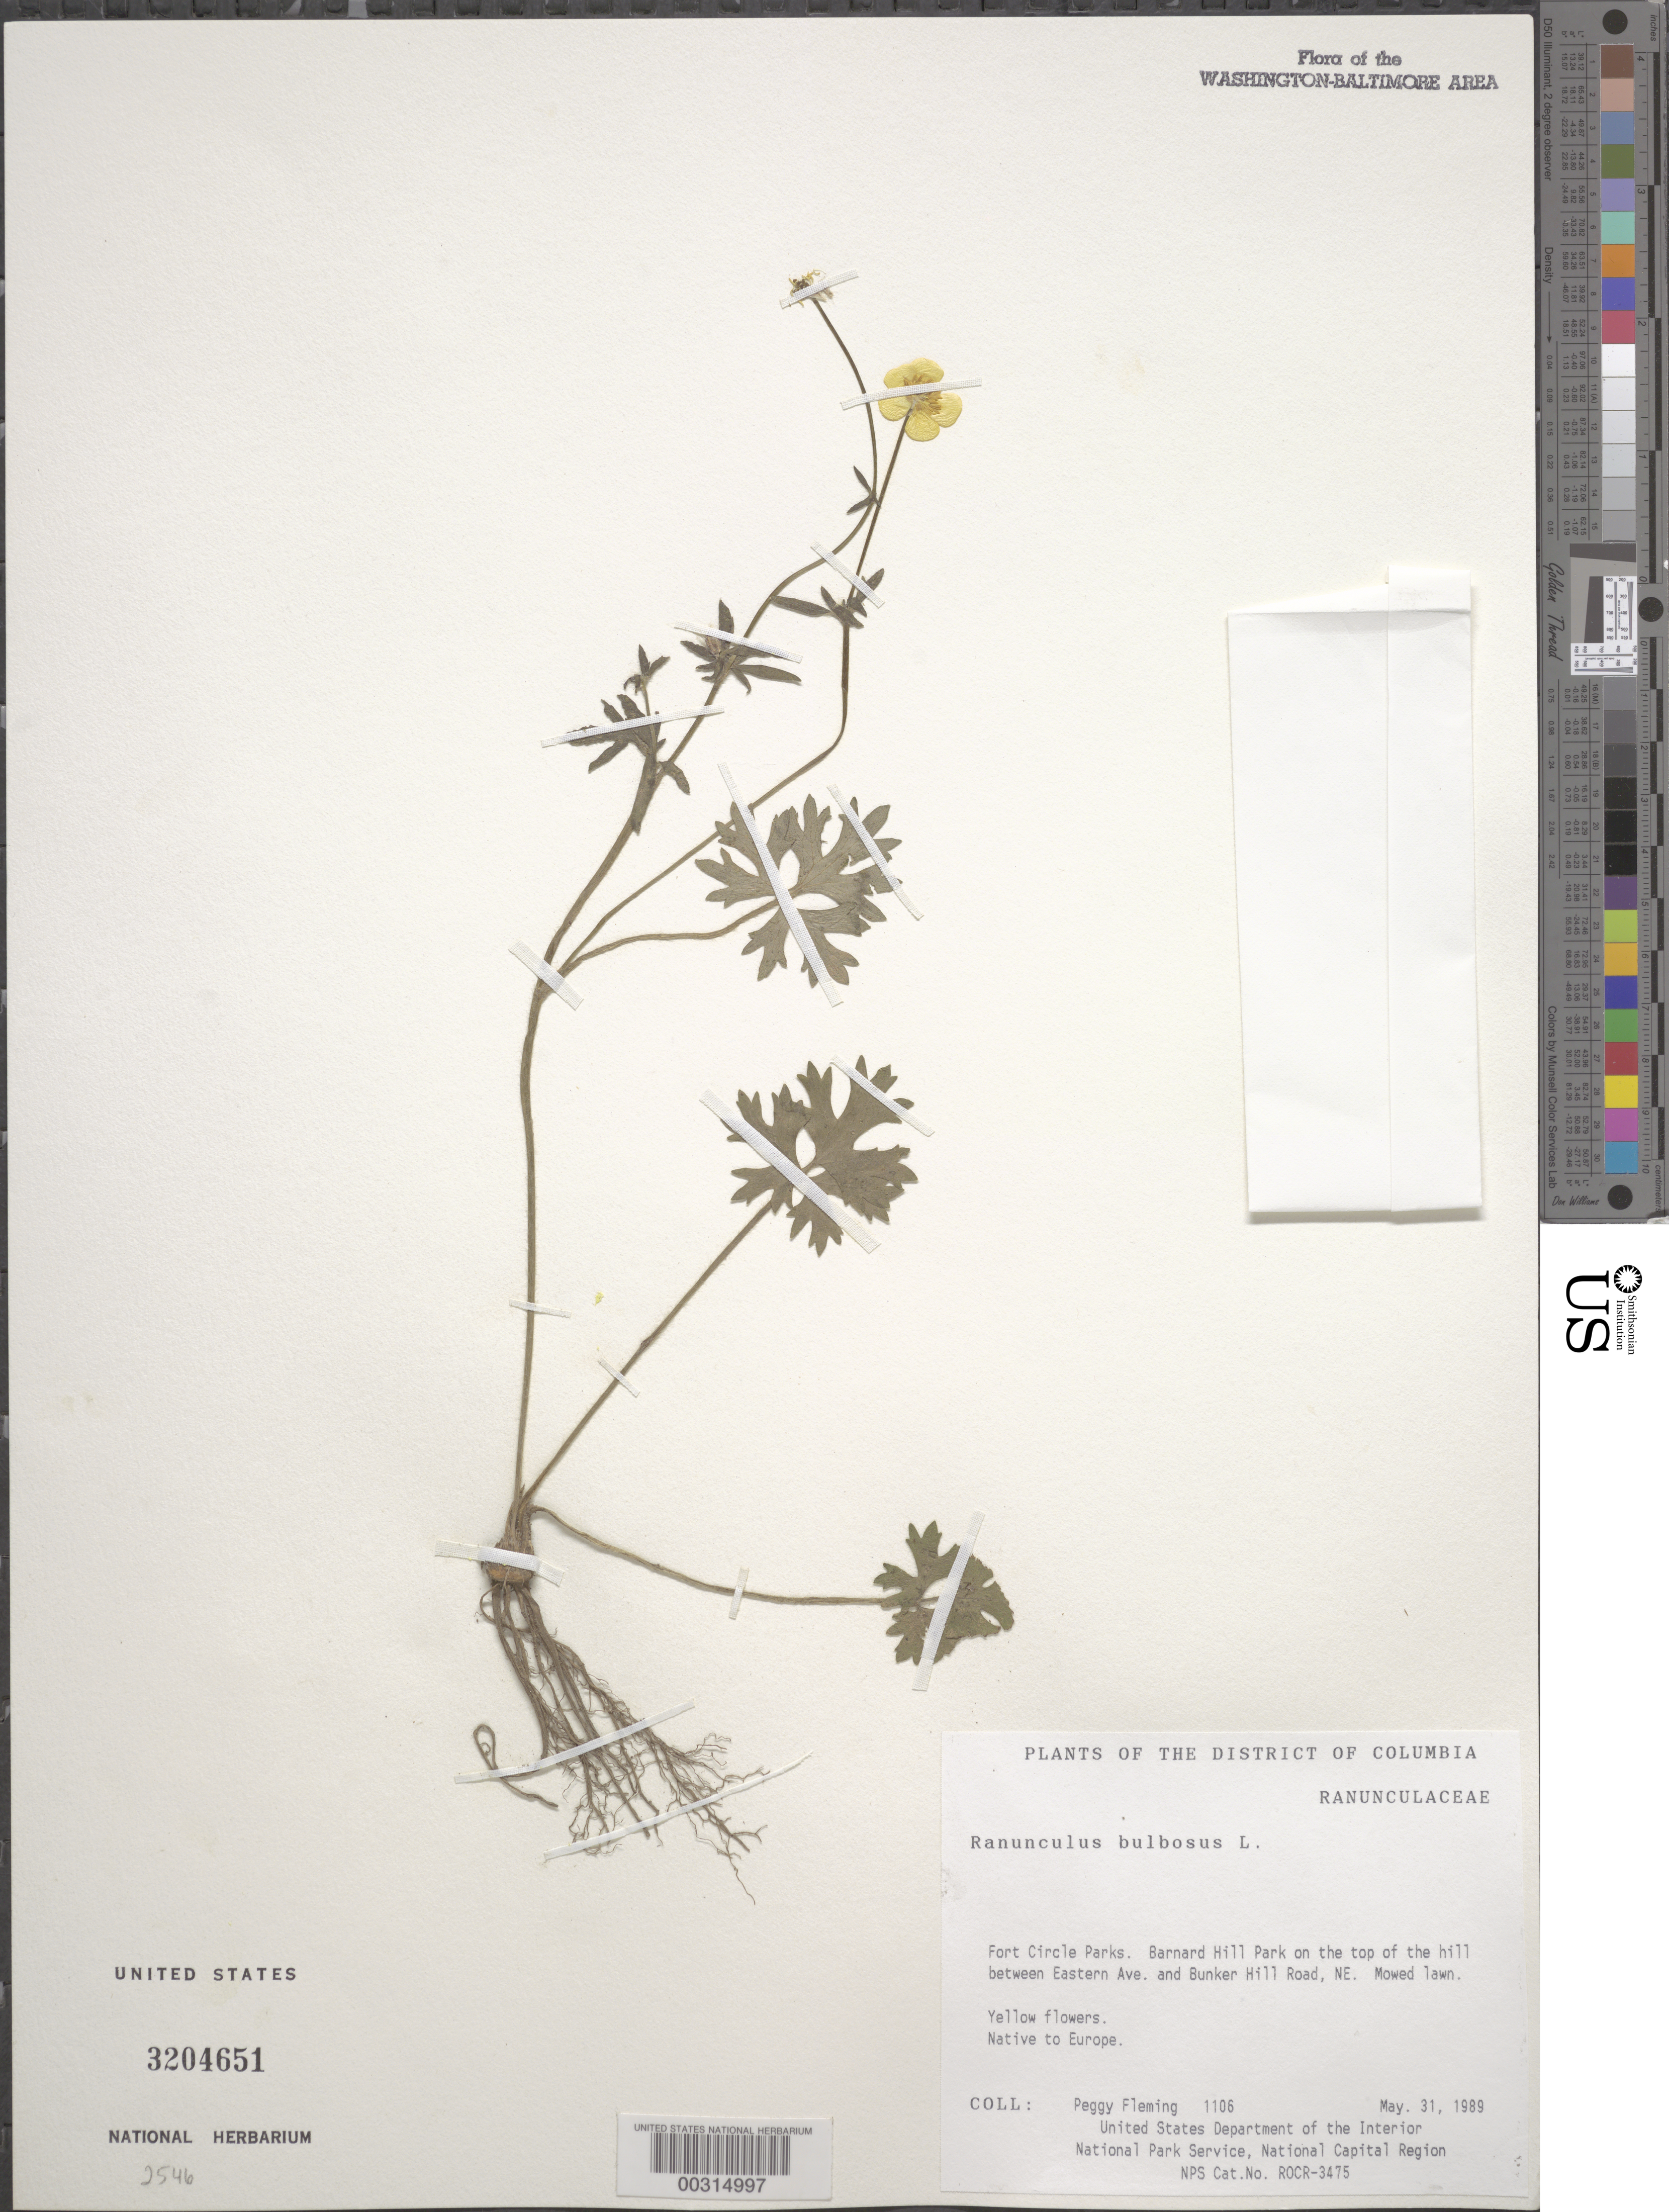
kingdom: Plantae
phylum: Tracheophyta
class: Magnoliopsida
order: Ranunculales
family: Ranunculaceae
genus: Ranunculus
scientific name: Ranunculus bulbosus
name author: L.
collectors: P. Fleming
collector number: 1106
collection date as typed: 31 May 1989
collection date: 1989-05-31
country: United States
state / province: District of Columbia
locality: Fort Circle Parks, Barnard Hill Park between Eastern Ave and Bunker Hill road, NE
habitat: Mowed lawn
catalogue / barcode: US 3204651